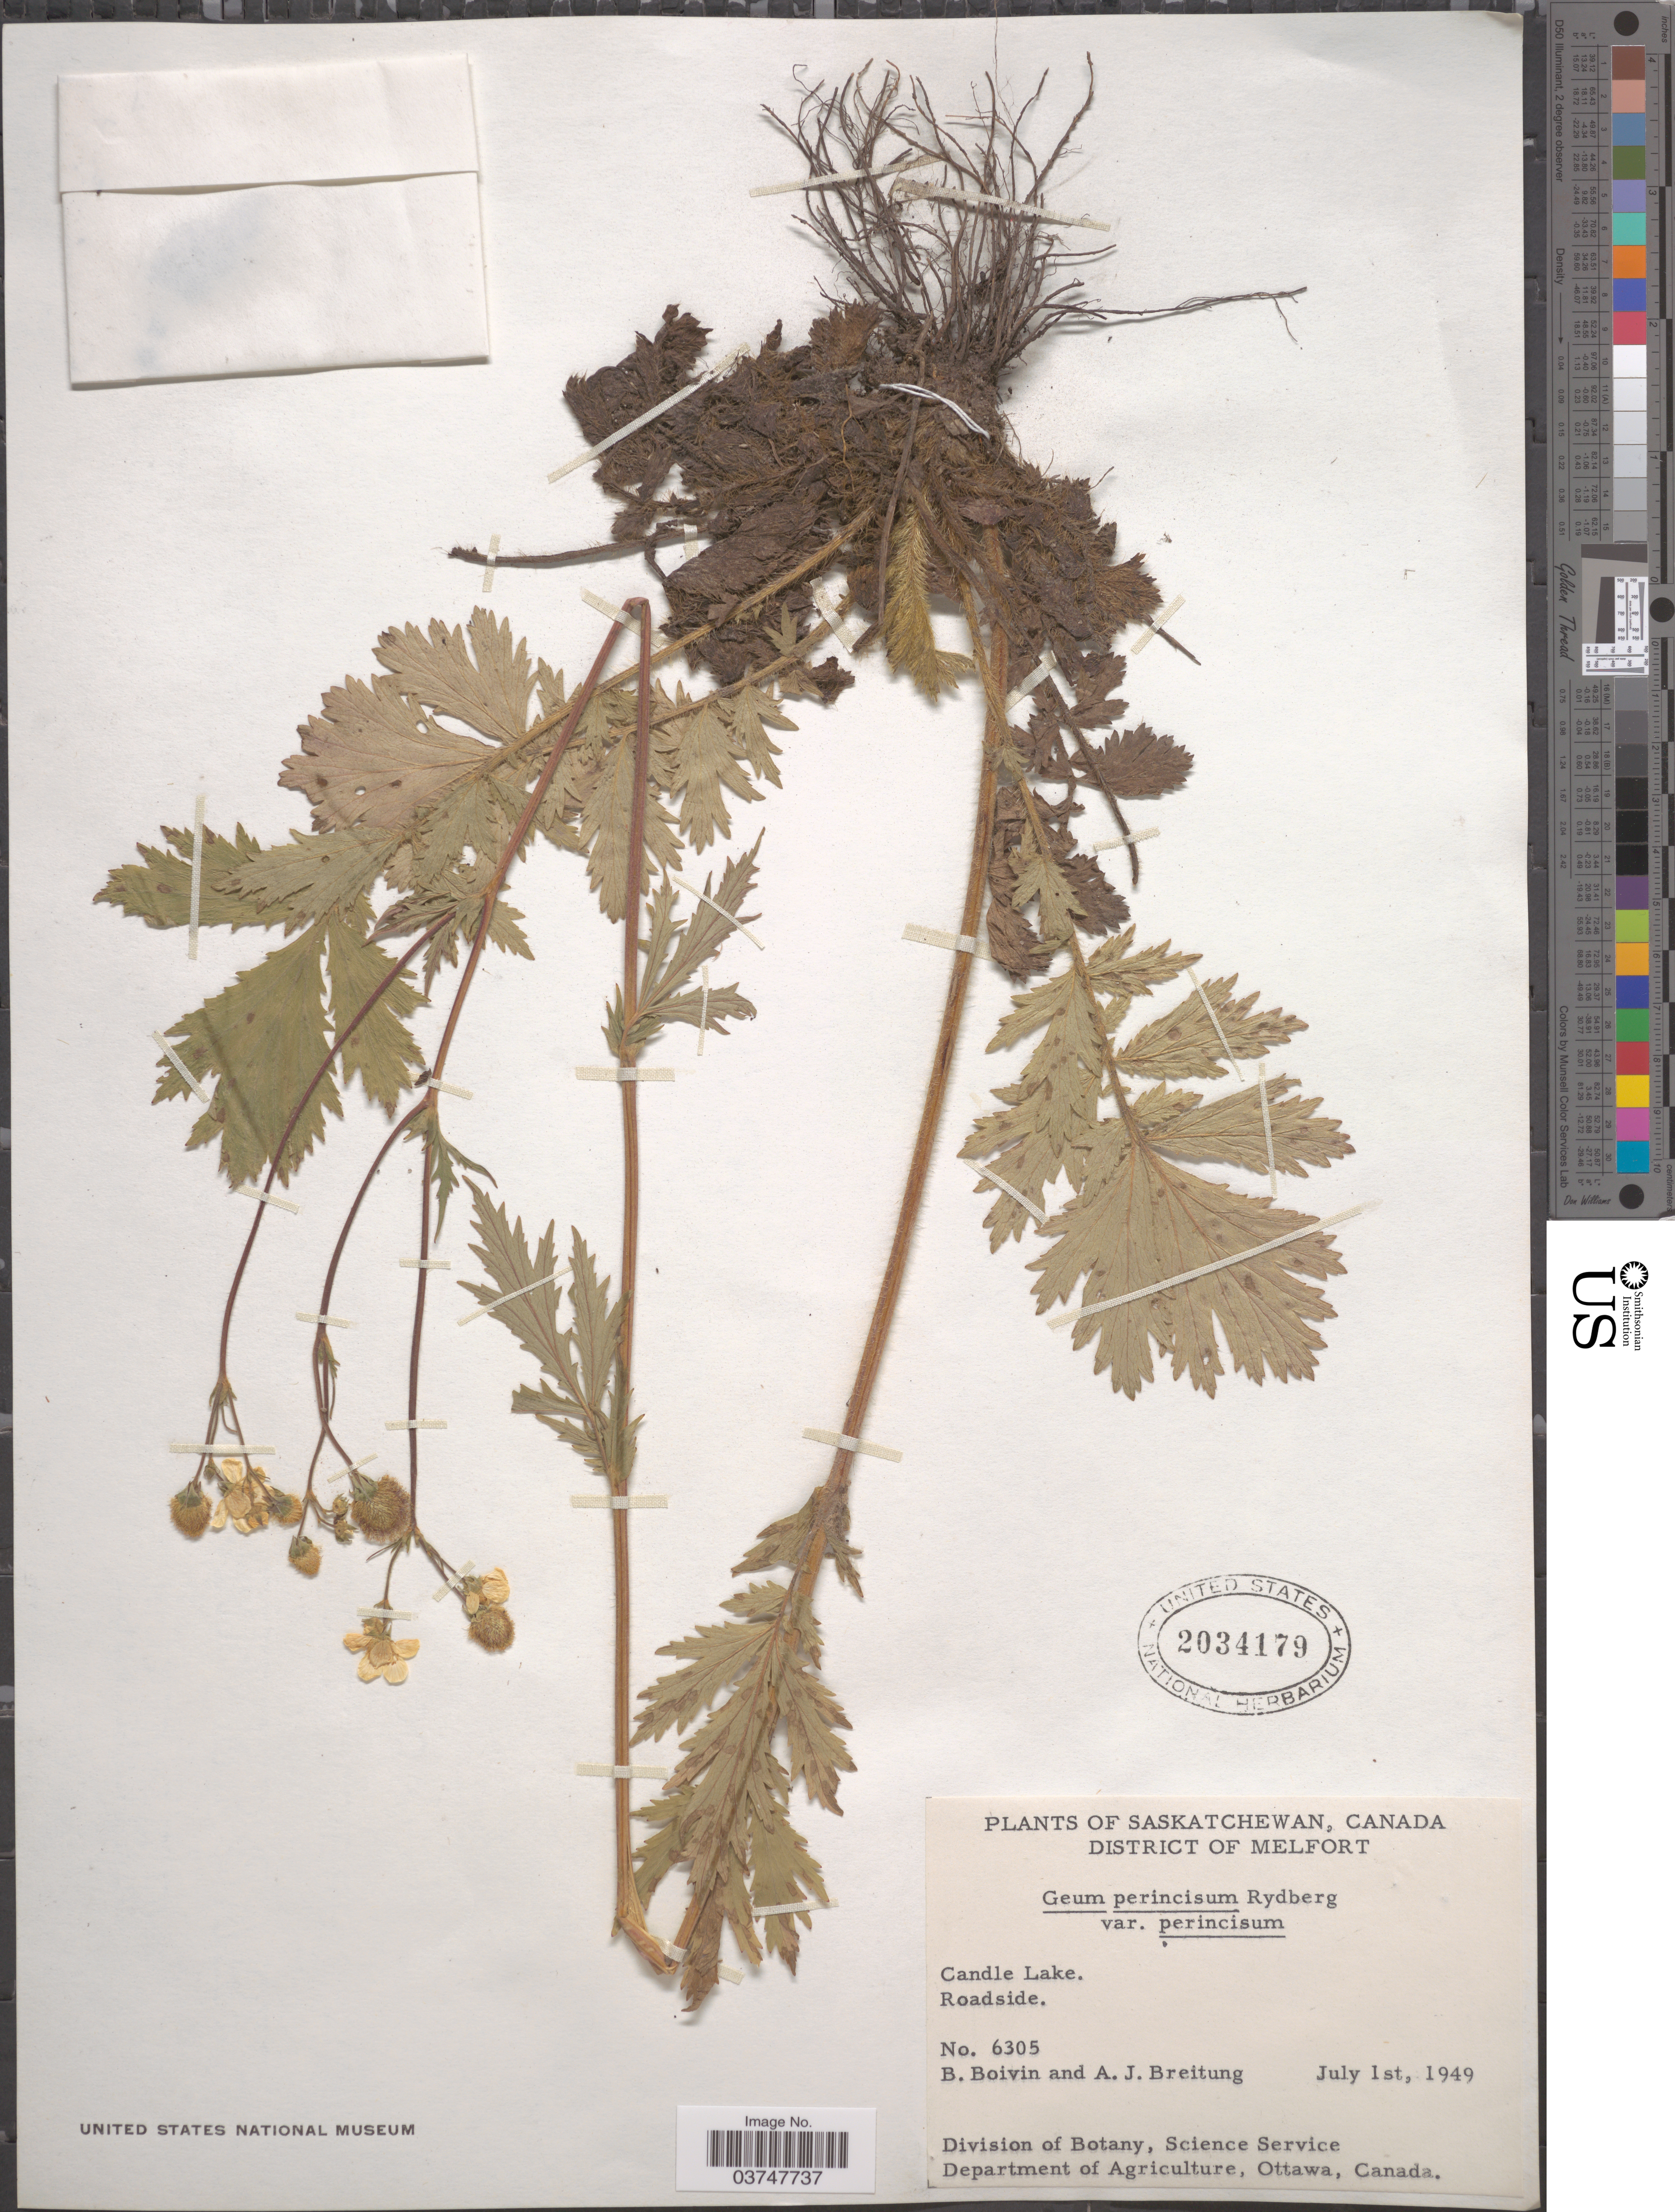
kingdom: Plantae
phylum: Tracheophyta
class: Magnoliopsida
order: Rosales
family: Rosaceae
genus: Geum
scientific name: Geum macrophyllum var. perincisum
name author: (Rydb.) Raup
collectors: J. R. B. Boivin & A. Breitung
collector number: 6305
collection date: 1949-07-01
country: Canada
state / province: Saskatchewan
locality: District of Melfort. Candle Lake.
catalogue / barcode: US 2034179